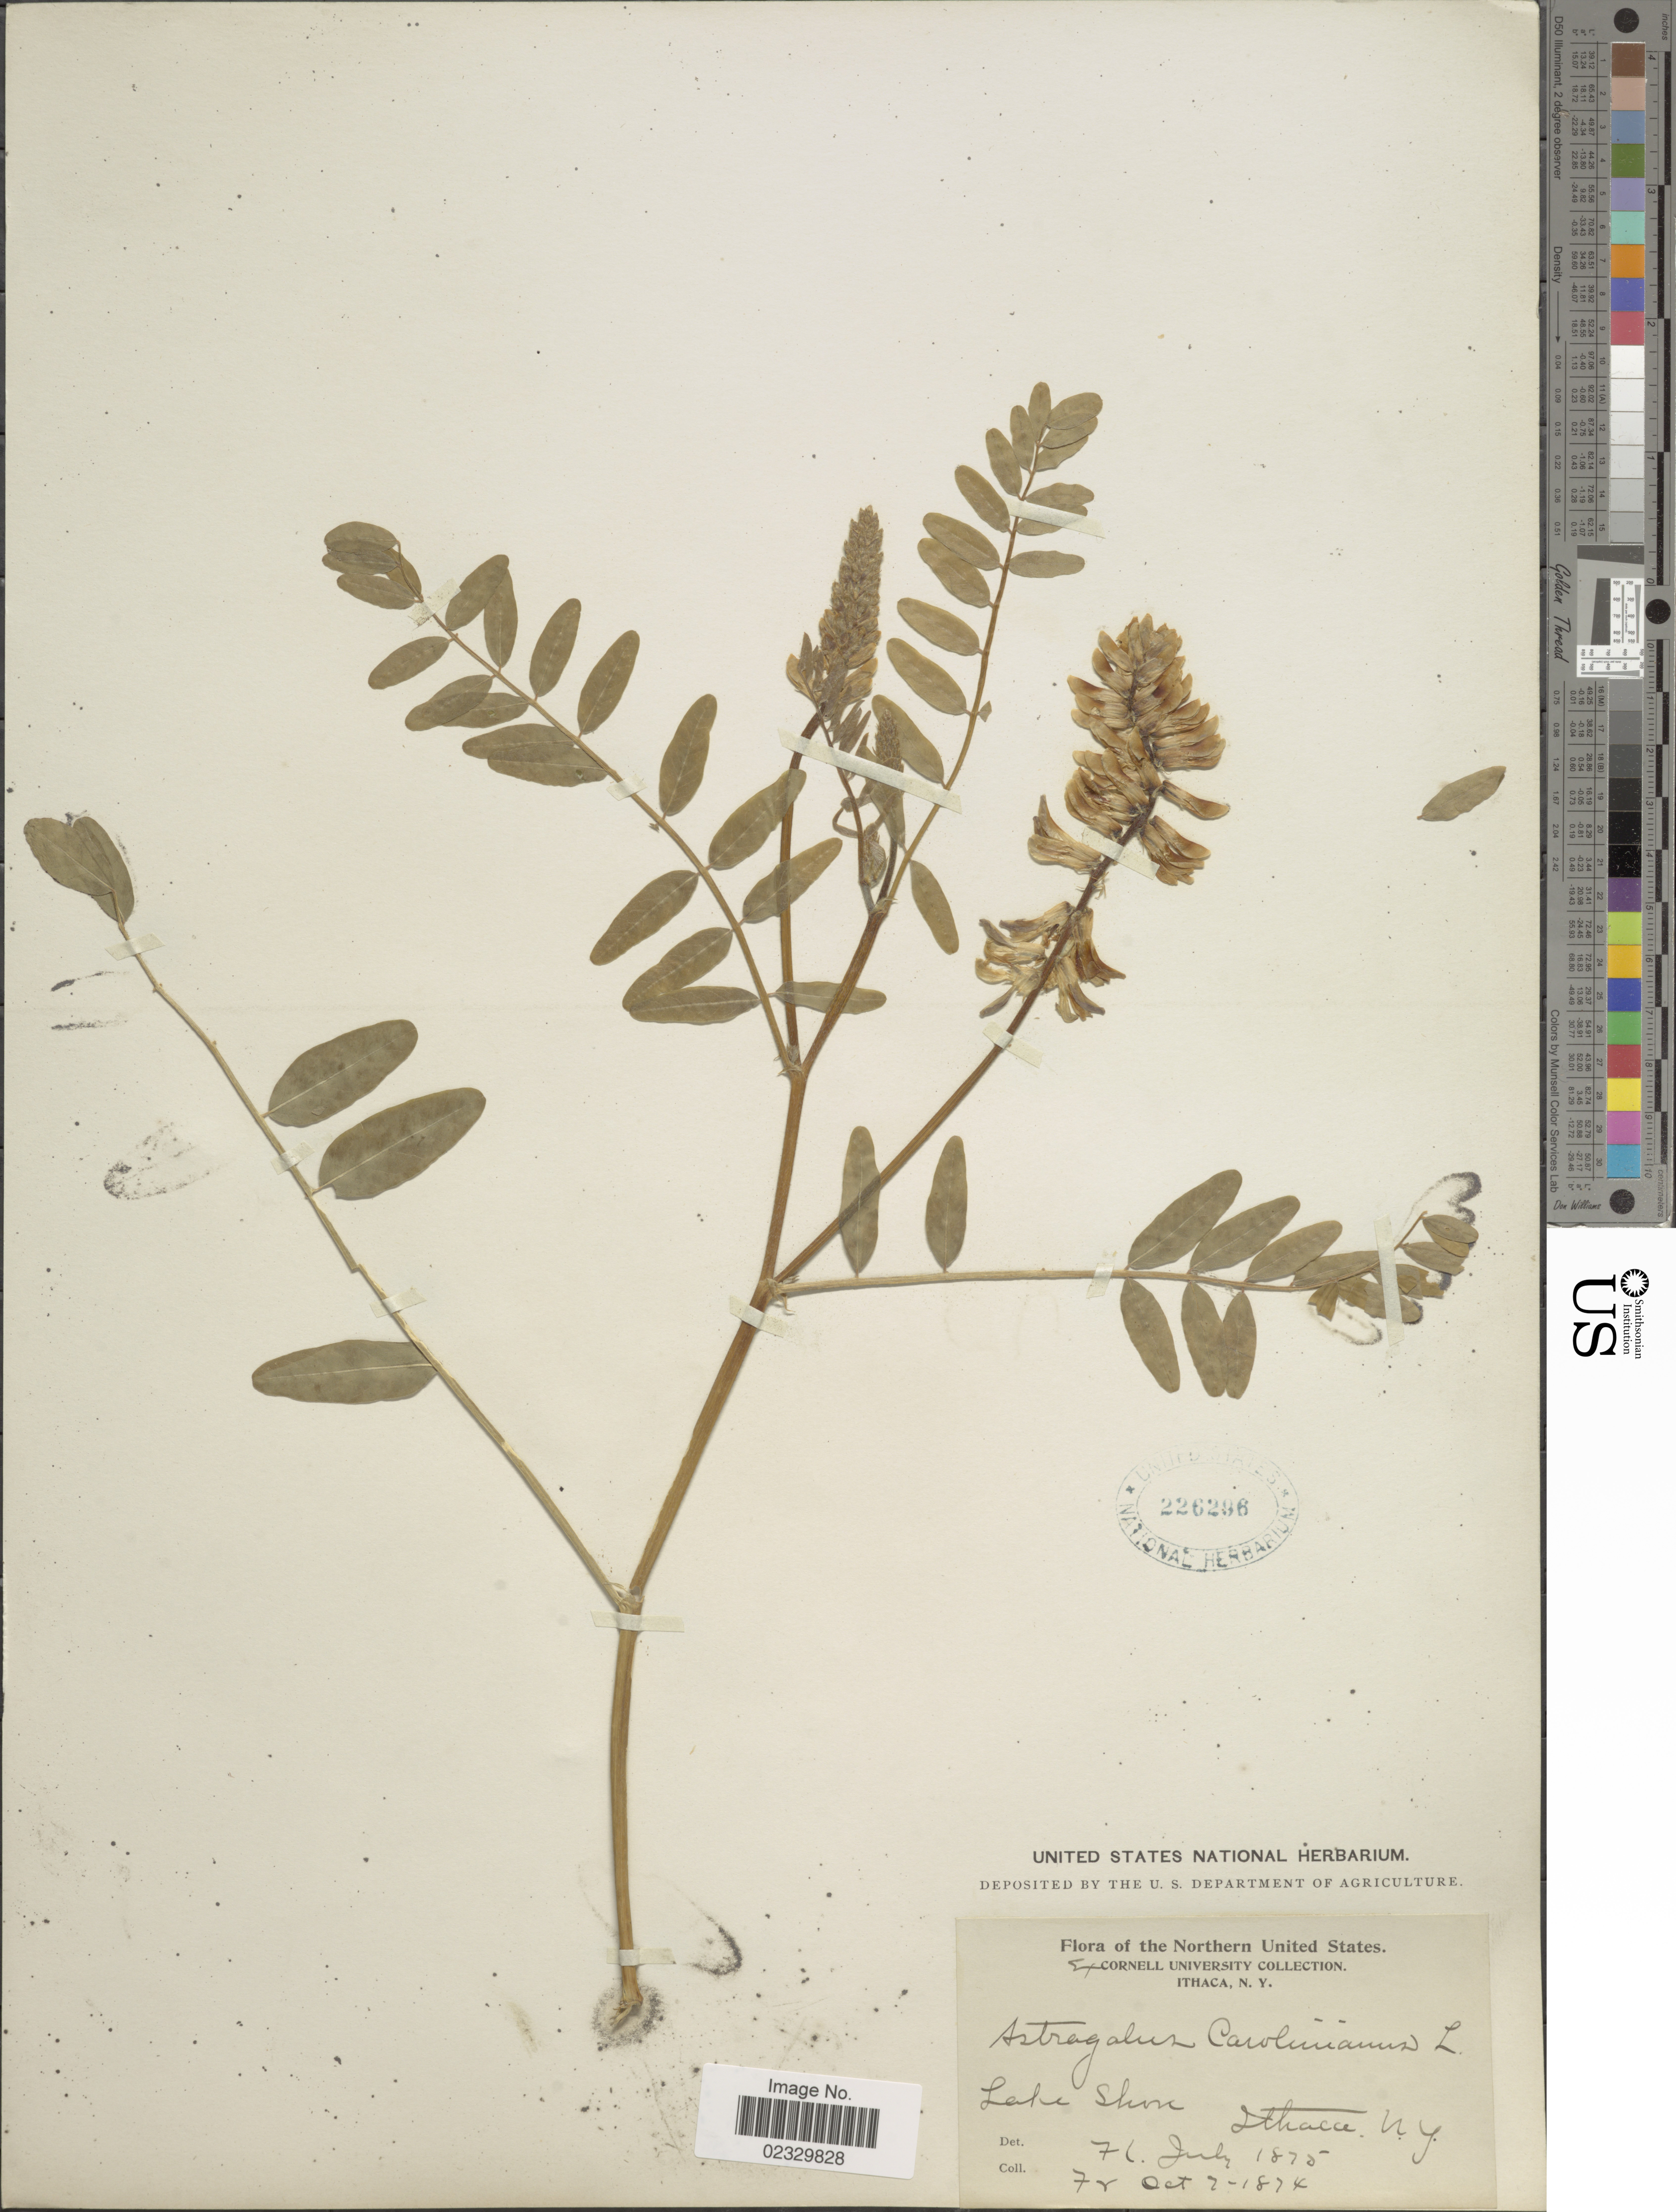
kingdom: Plantae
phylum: Tracheophyta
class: Magnoliopsida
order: Fabales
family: Fabaceae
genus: Astragalus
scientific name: Astragalus canadensis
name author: L.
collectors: ex herb. Cornell University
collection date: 1874-10-07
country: United States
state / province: New York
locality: Lake Shor, Ithaca, N. Y.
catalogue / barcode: US 226296